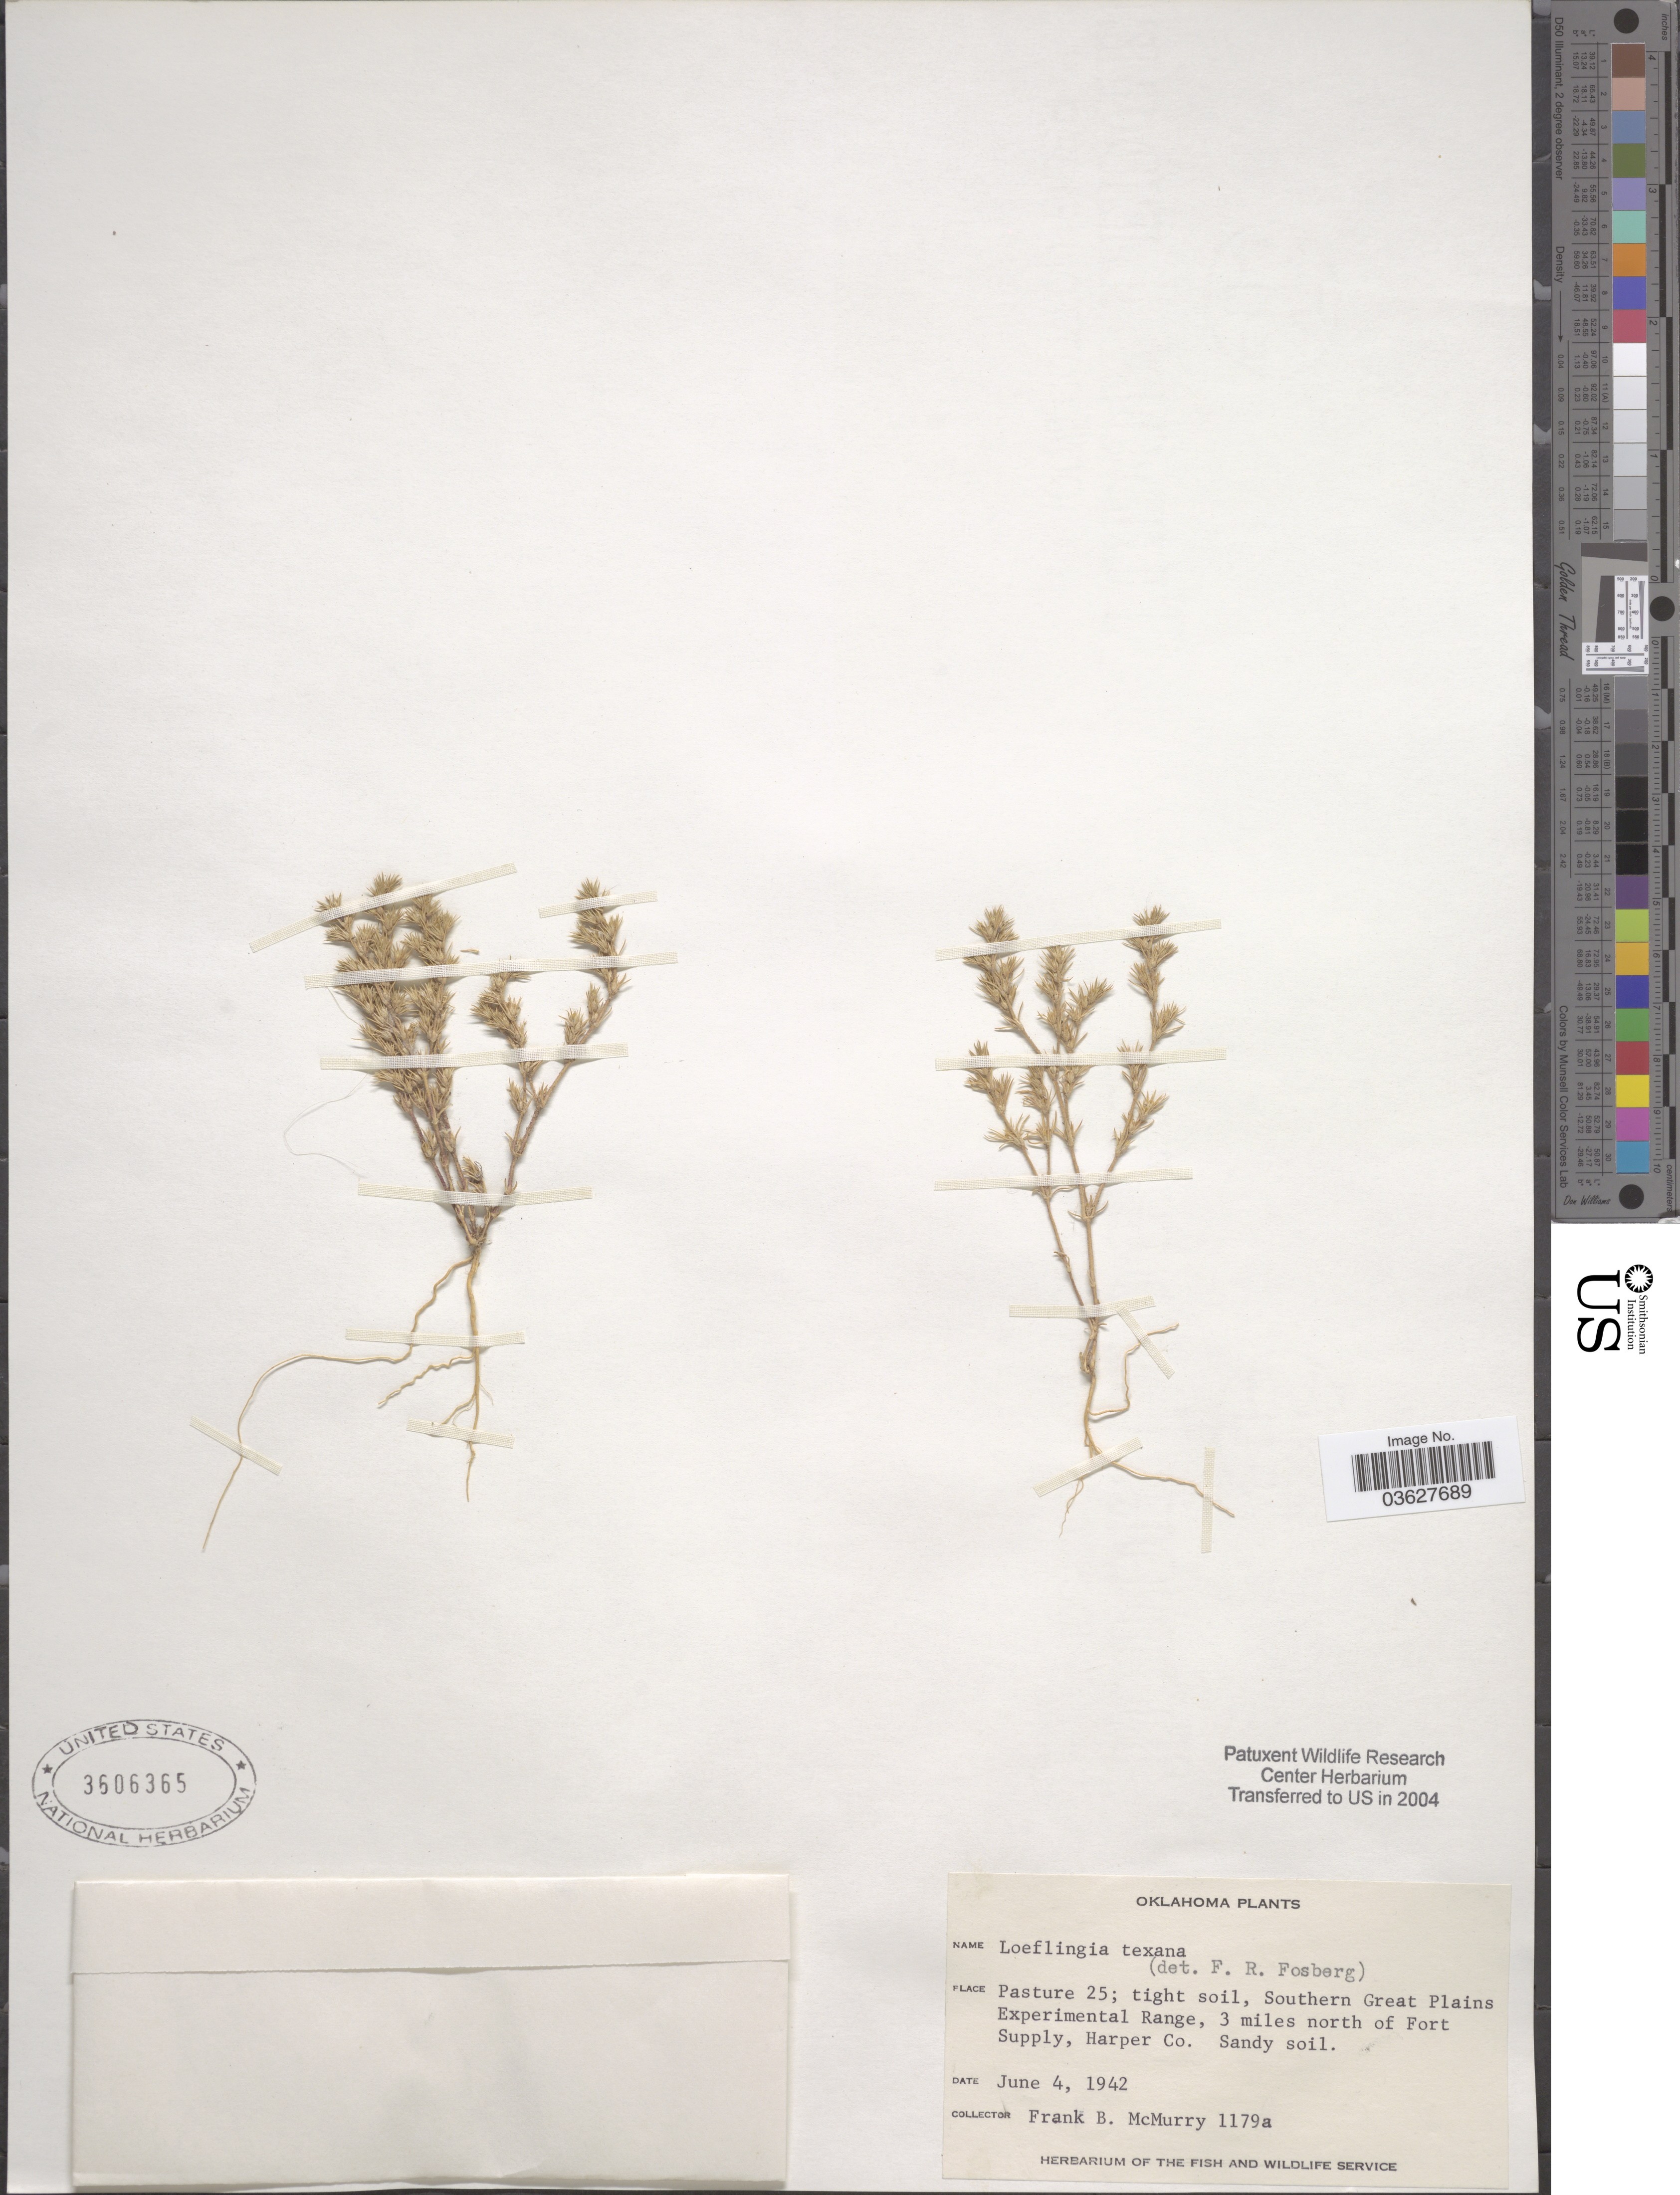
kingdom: Plantae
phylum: Tracheophyta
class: Magnoliopsida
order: Caryophyllales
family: Caryophyllaceae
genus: Loeflingia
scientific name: Loeflingia texana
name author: Hook.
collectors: F. B. McMurry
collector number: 1179a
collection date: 1942-06-04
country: United States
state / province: Oklahoma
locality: Pasture 25; Southern Great Plains Experimental Range, 3 miles north of Fort Supply, Harper Co.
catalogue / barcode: US 3606365